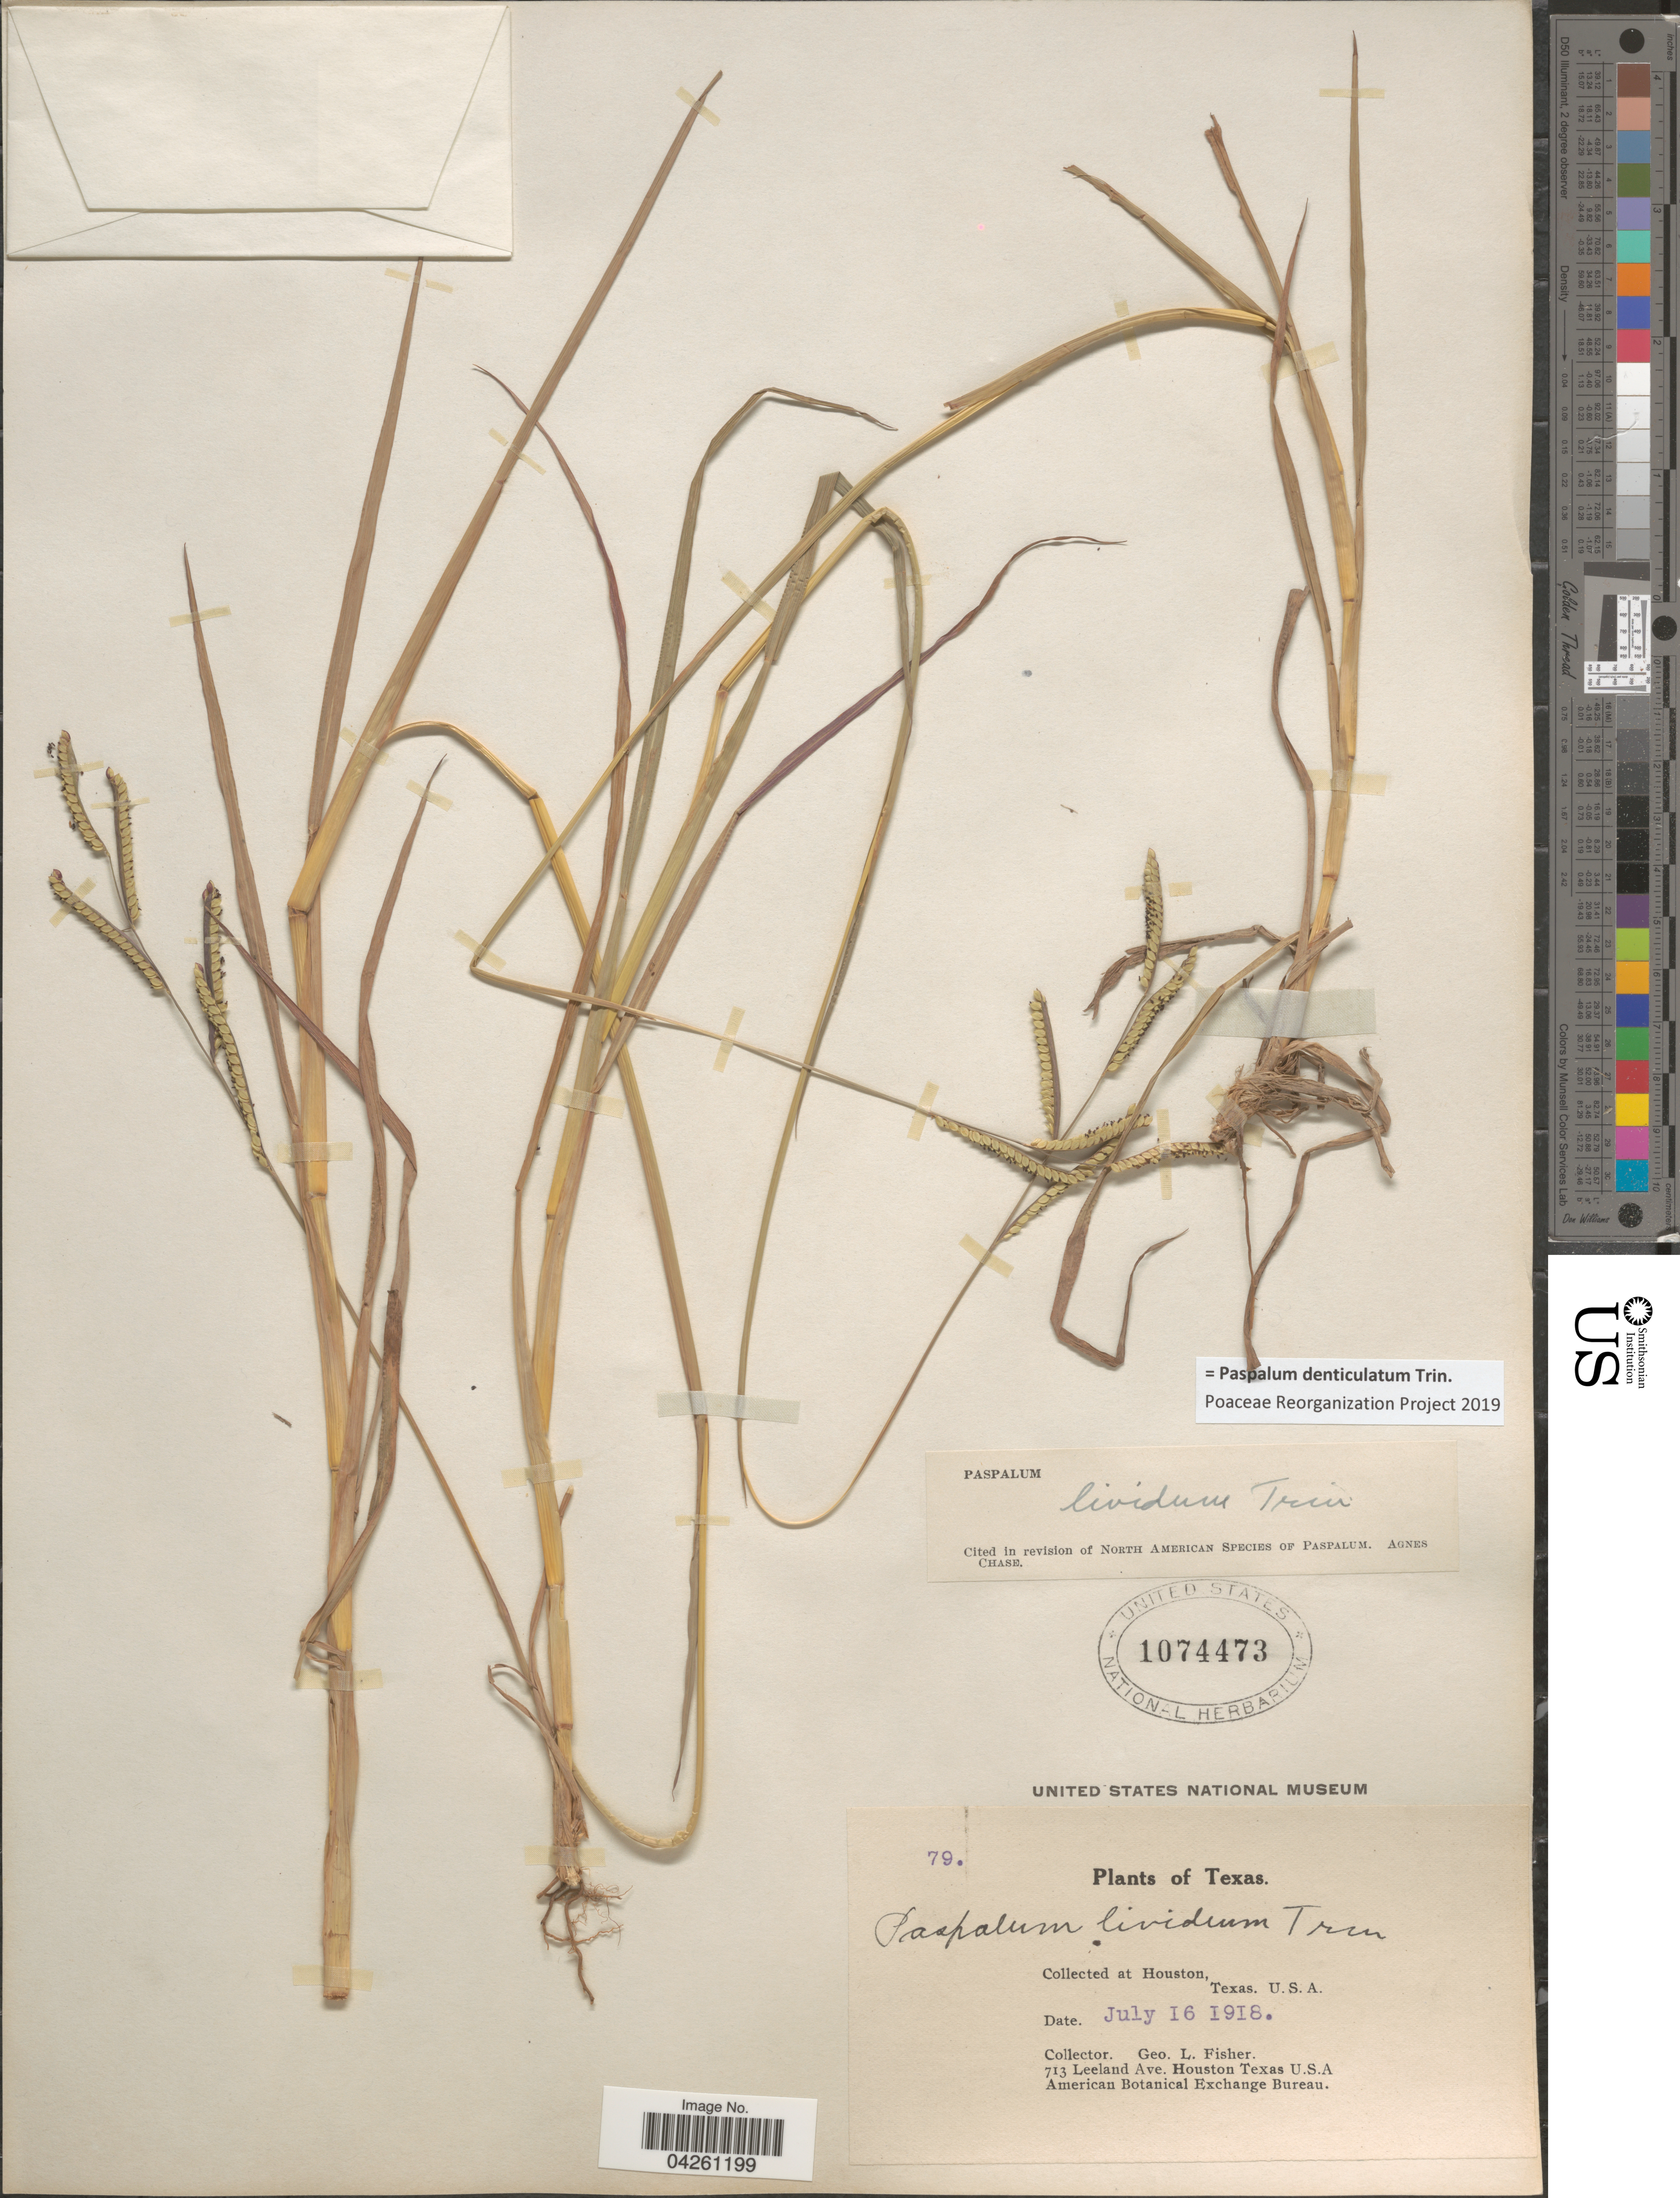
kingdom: Plantae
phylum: Tracheophyta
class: Liliopsida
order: Poales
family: Poaceae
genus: Paspalum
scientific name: Paspalum denticulatum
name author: Trin.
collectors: G. L. Fisher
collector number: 79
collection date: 1918-07-16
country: United States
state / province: Texas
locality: Houston.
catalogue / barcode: US 1074473